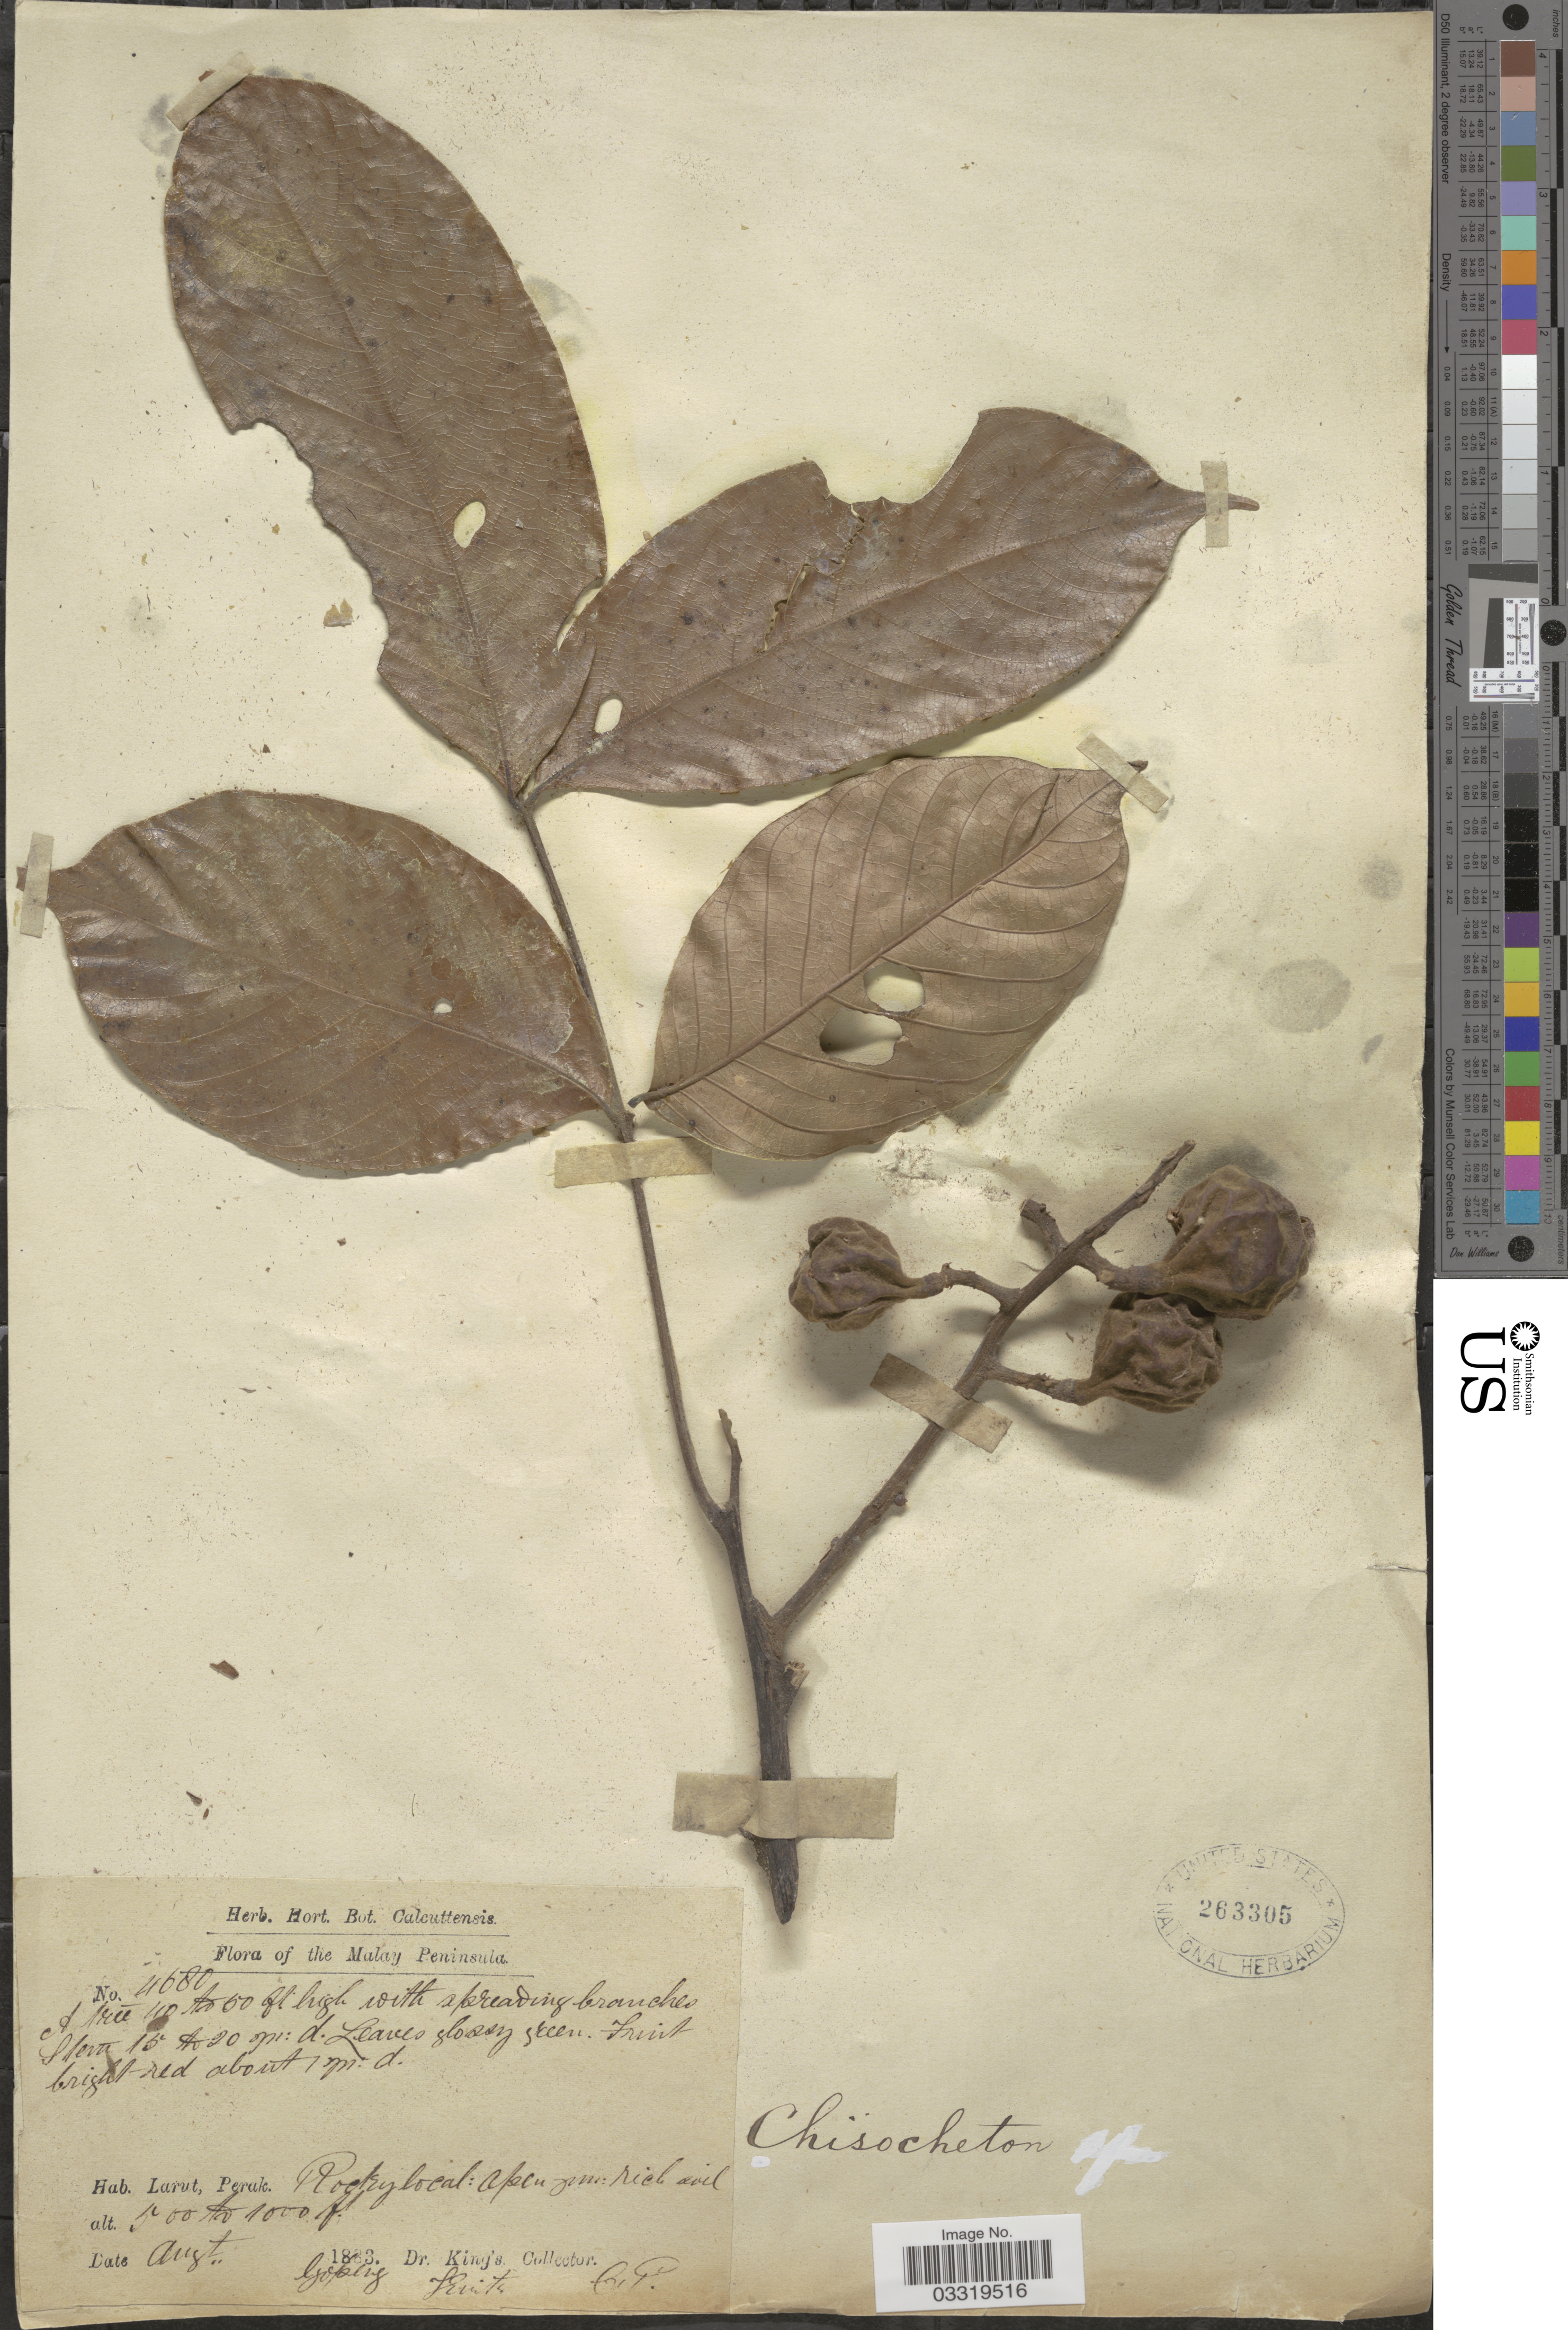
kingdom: Plantae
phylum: Tracheophyta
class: Magnoliopsida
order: Sapindales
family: Meliaceae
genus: Chisocheton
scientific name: Chisocheton sp.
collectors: Dr. King's collector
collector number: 4680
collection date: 1883-08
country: Malaysia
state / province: Perak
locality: Malay Peninsula, Larut.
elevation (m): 152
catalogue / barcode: US 263305